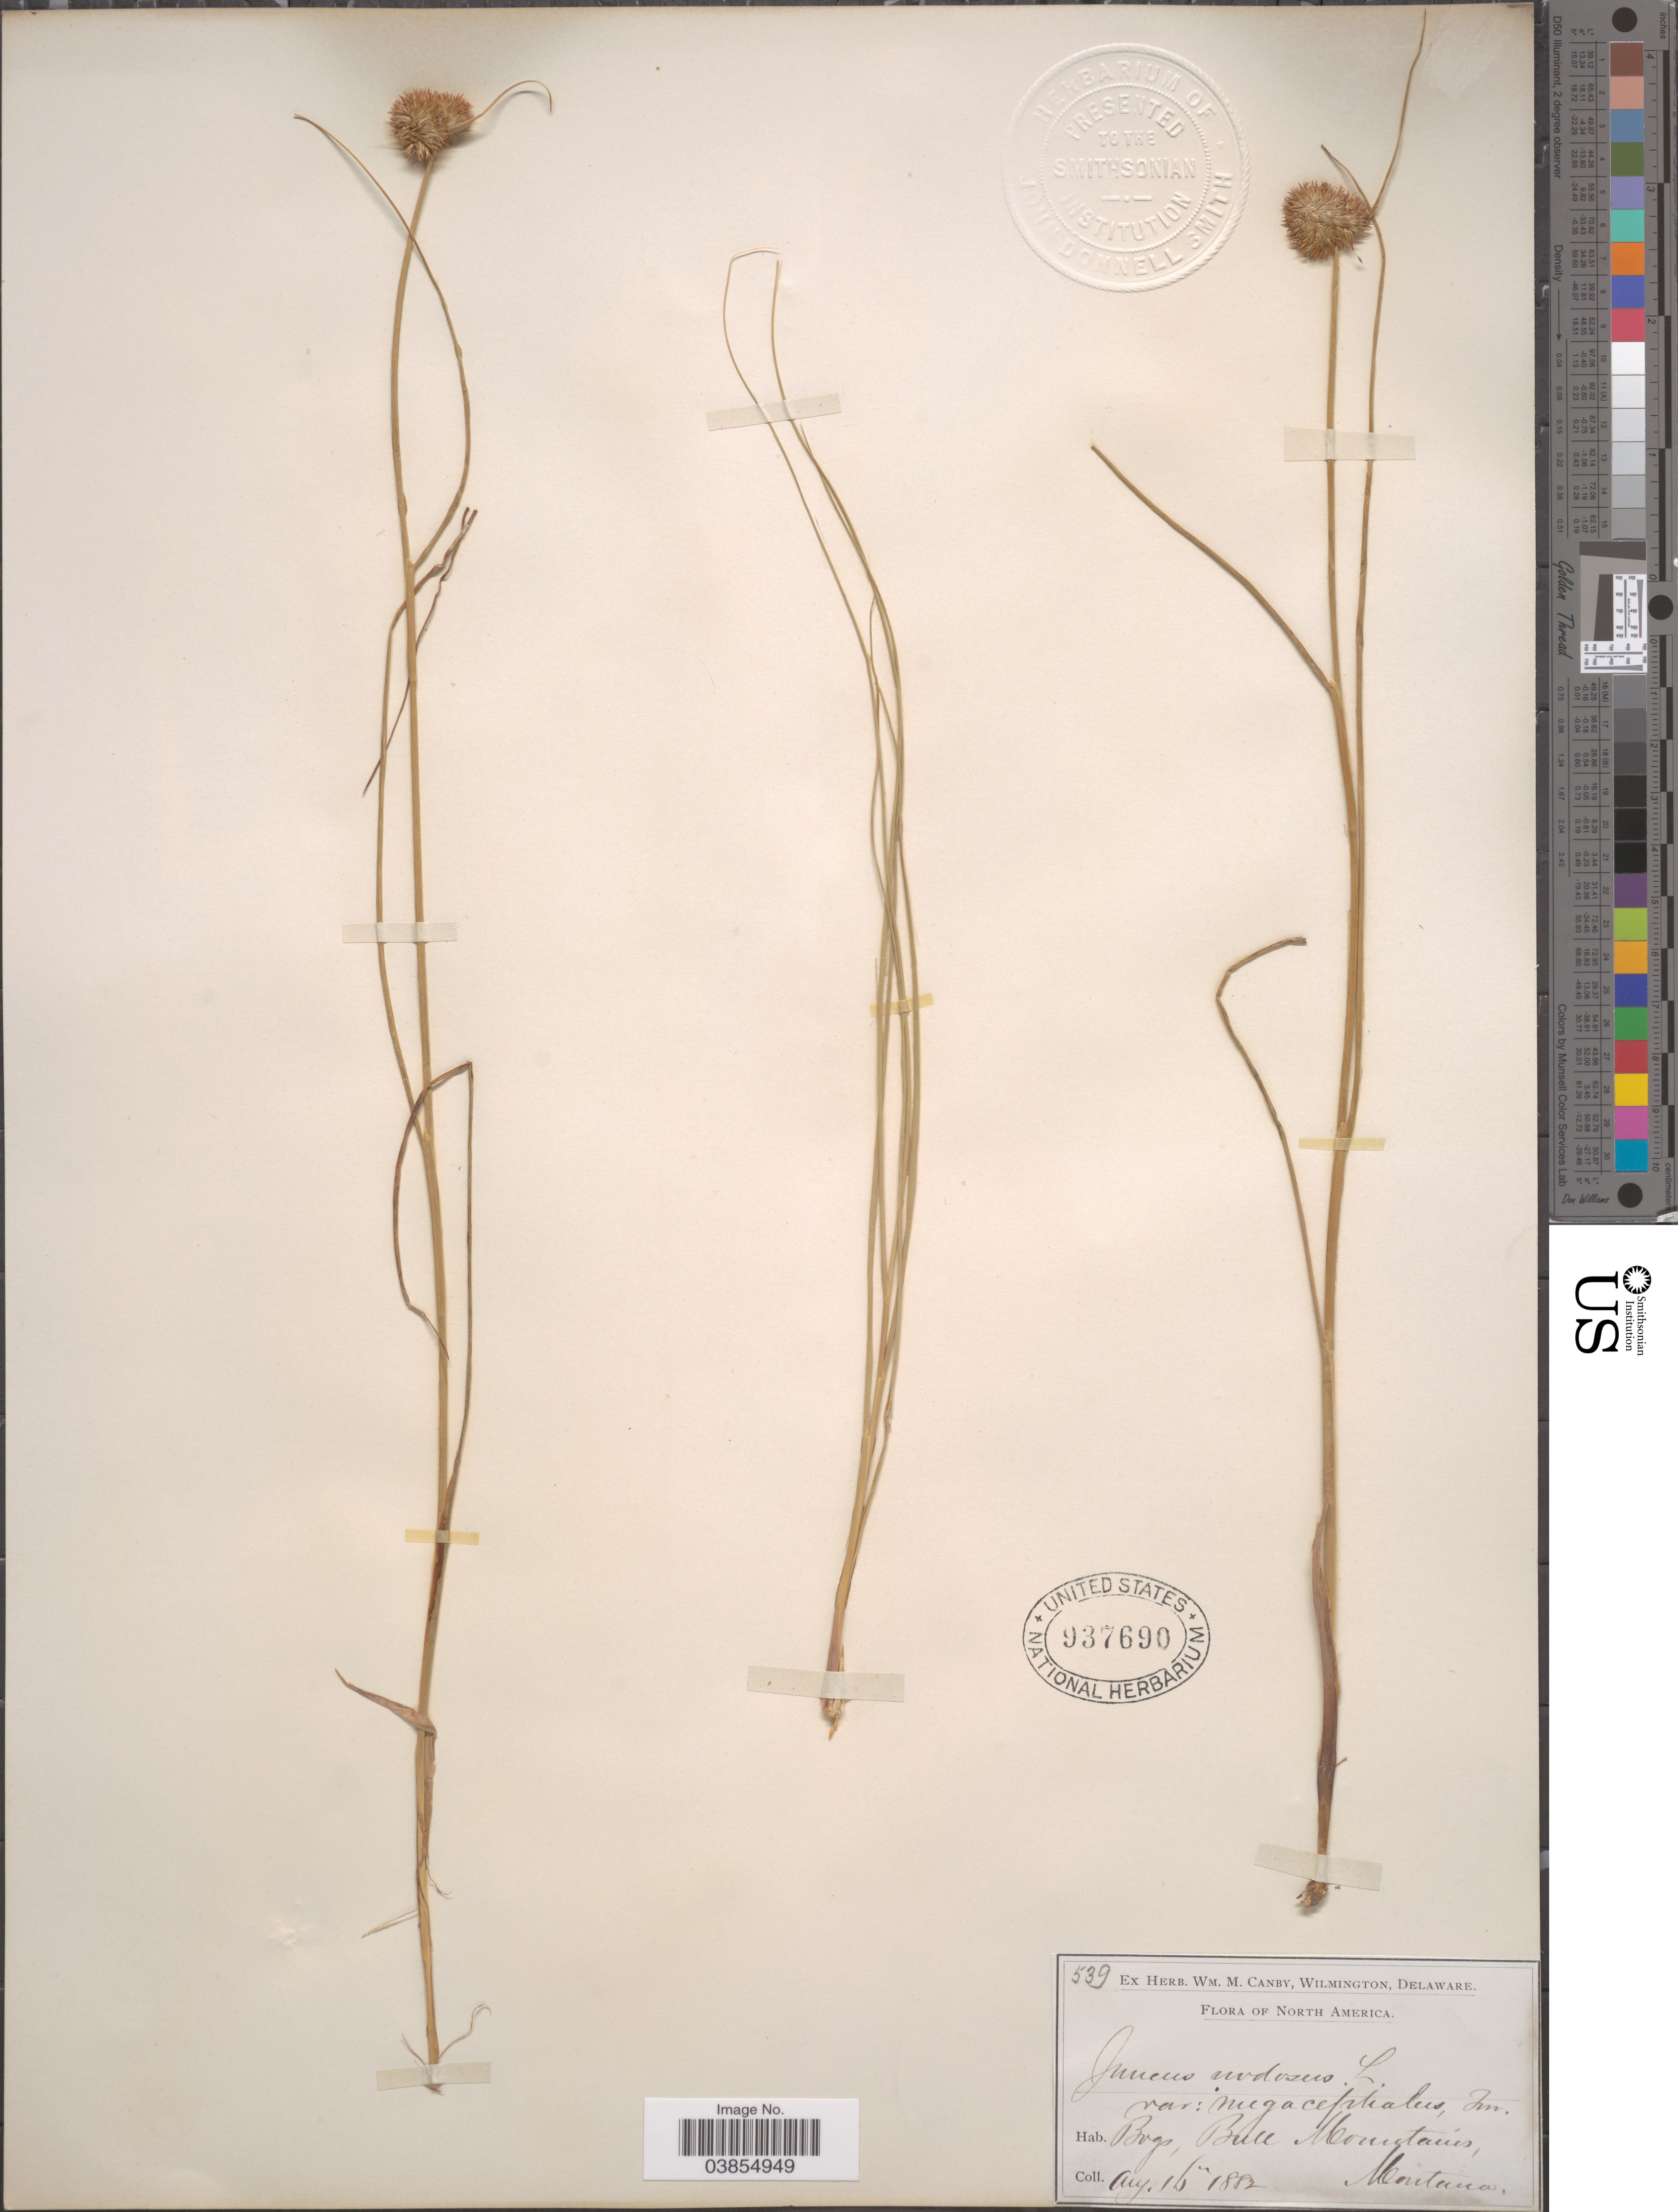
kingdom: Plantae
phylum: Tracheophyta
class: Liliopsida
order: Poales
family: Juncaceae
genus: Juncus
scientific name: Juncus megacephalus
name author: M.A. Curtis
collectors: ex herb. W.M. Canby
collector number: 539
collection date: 1882-08-16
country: United States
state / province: Montana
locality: Bogs, Bull Mountains.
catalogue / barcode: US 937690